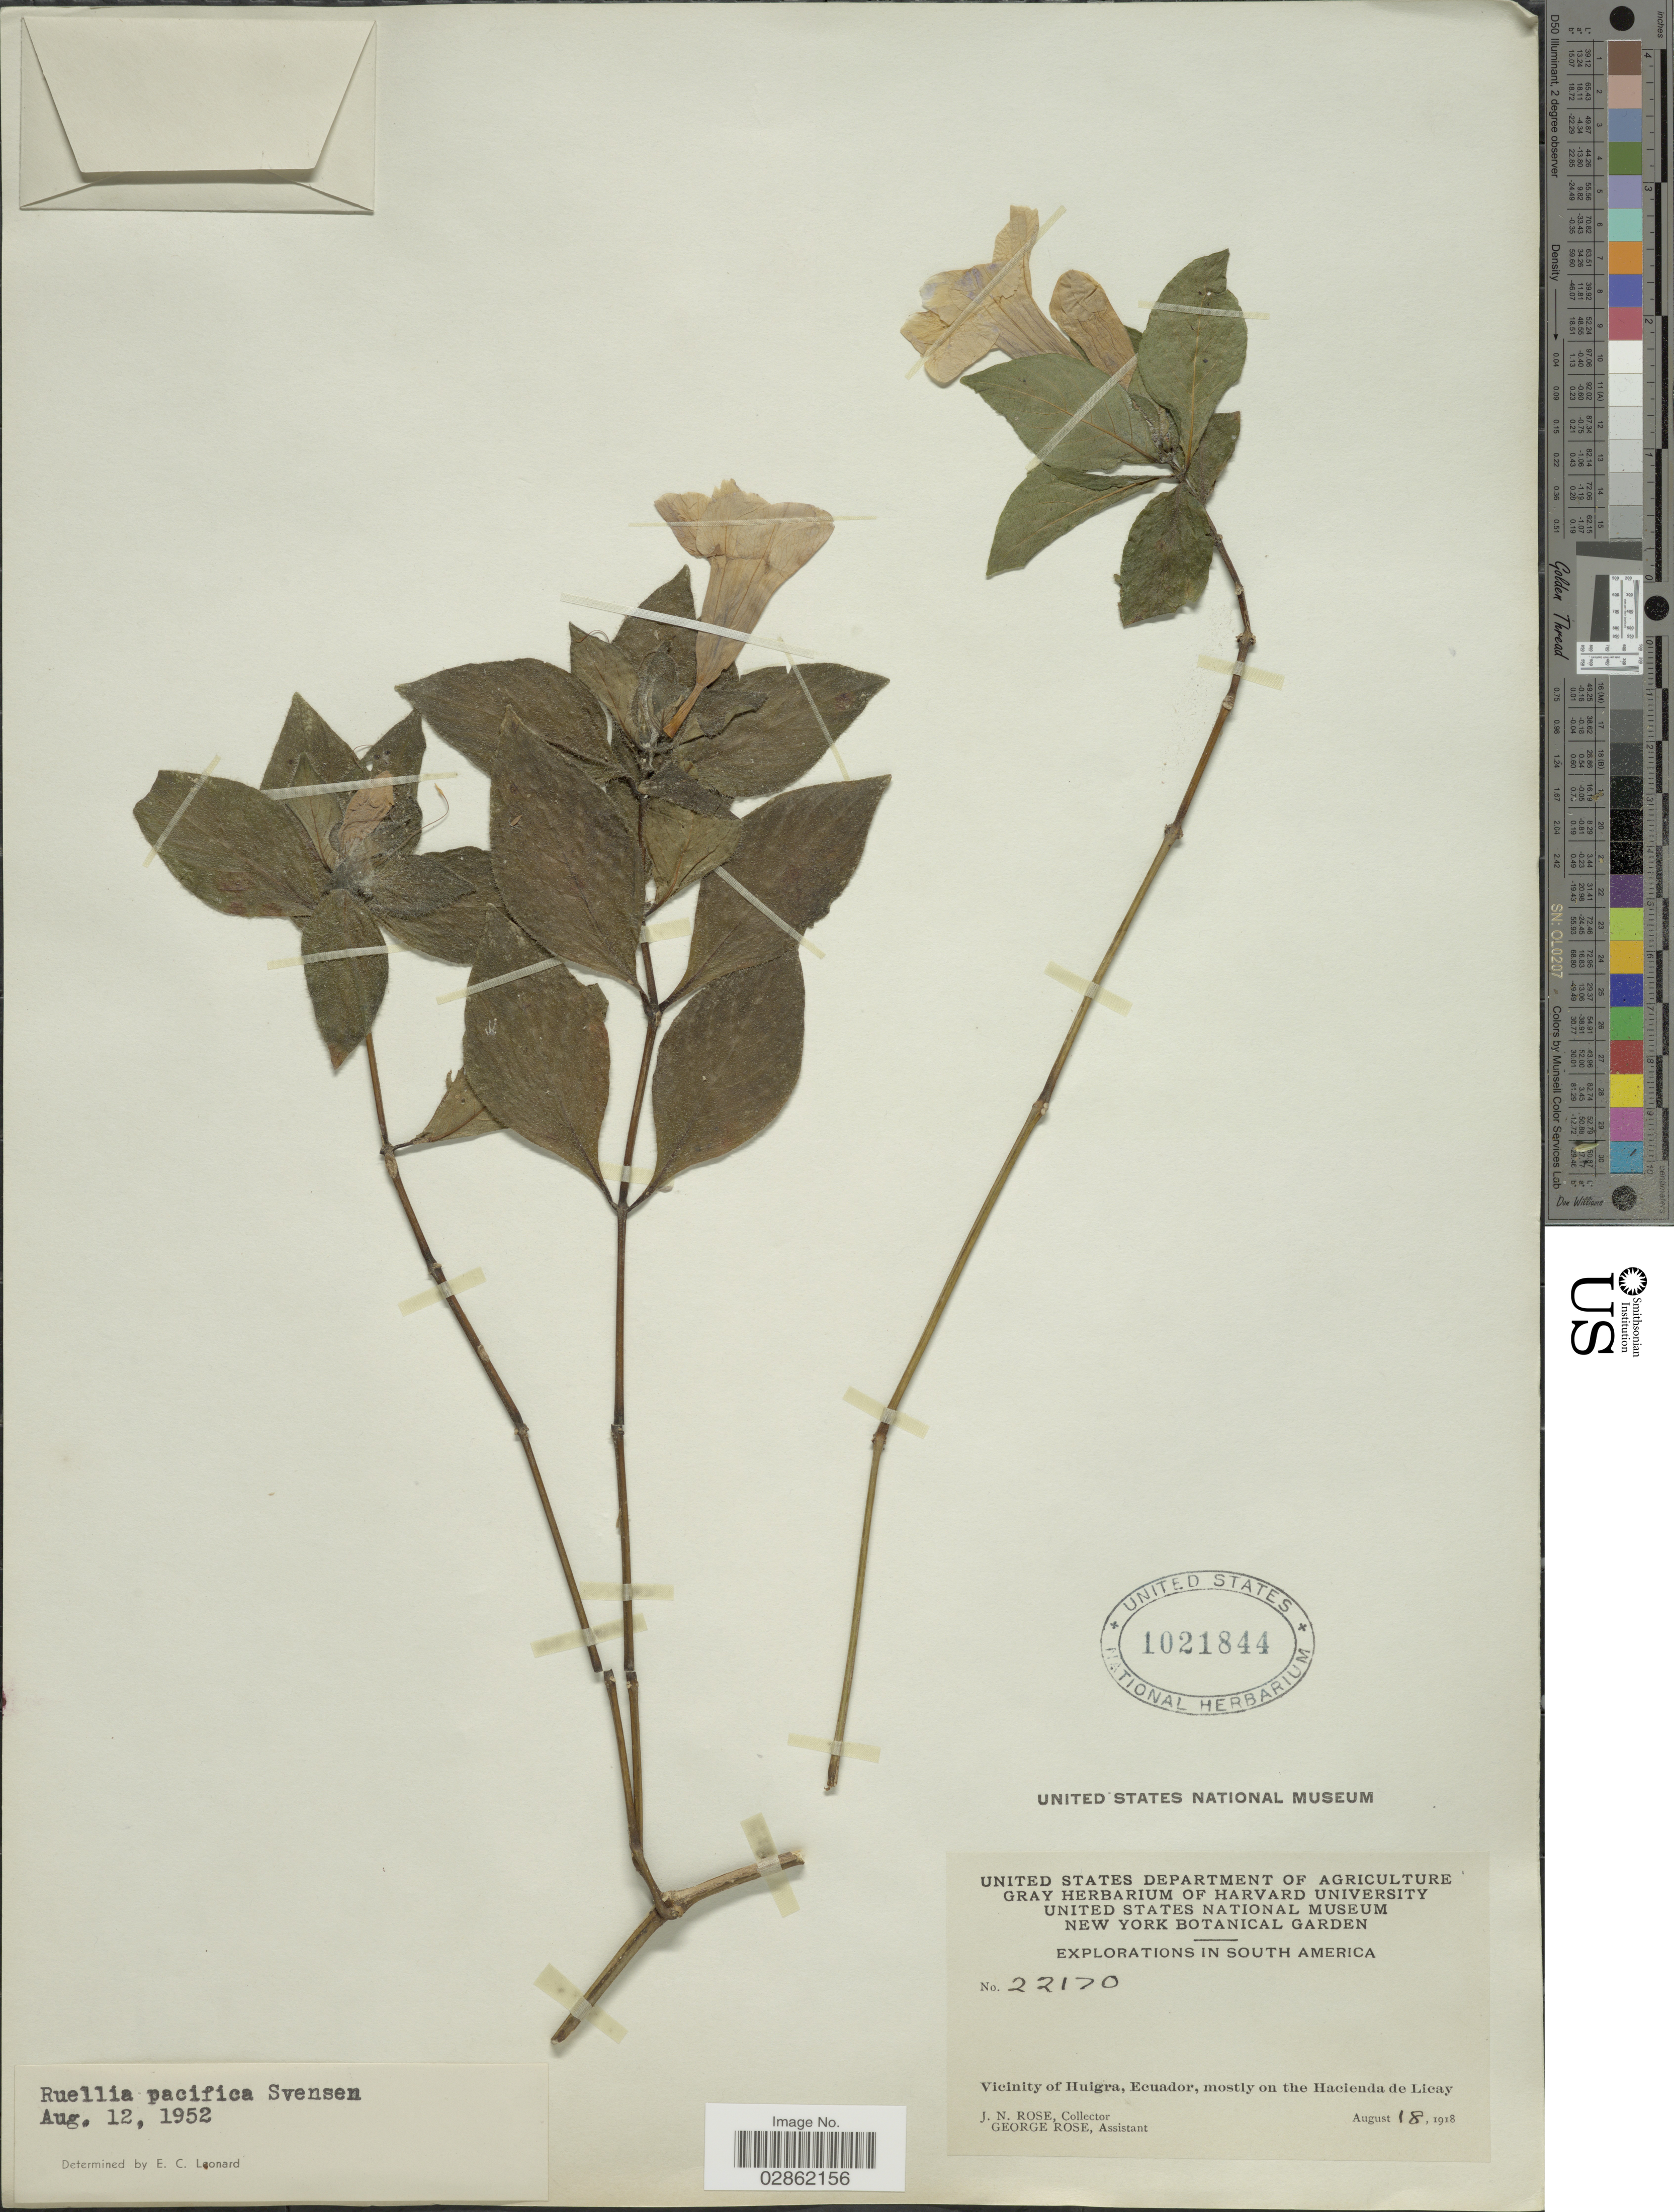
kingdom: Plantae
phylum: Tracheophyta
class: Magnoliopsida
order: Lamiales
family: Acanthaceae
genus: Ruellia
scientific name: Ruellia spectabilis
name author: (Hook.) G. Nicholson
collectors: J. N. Rose & G. Rose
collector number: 22170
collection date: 1918-08-18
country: Ecuador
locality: Vicinity of Huigra, Ecuador, mostly on the Hacienda de Licay.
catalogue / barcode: US 1021844